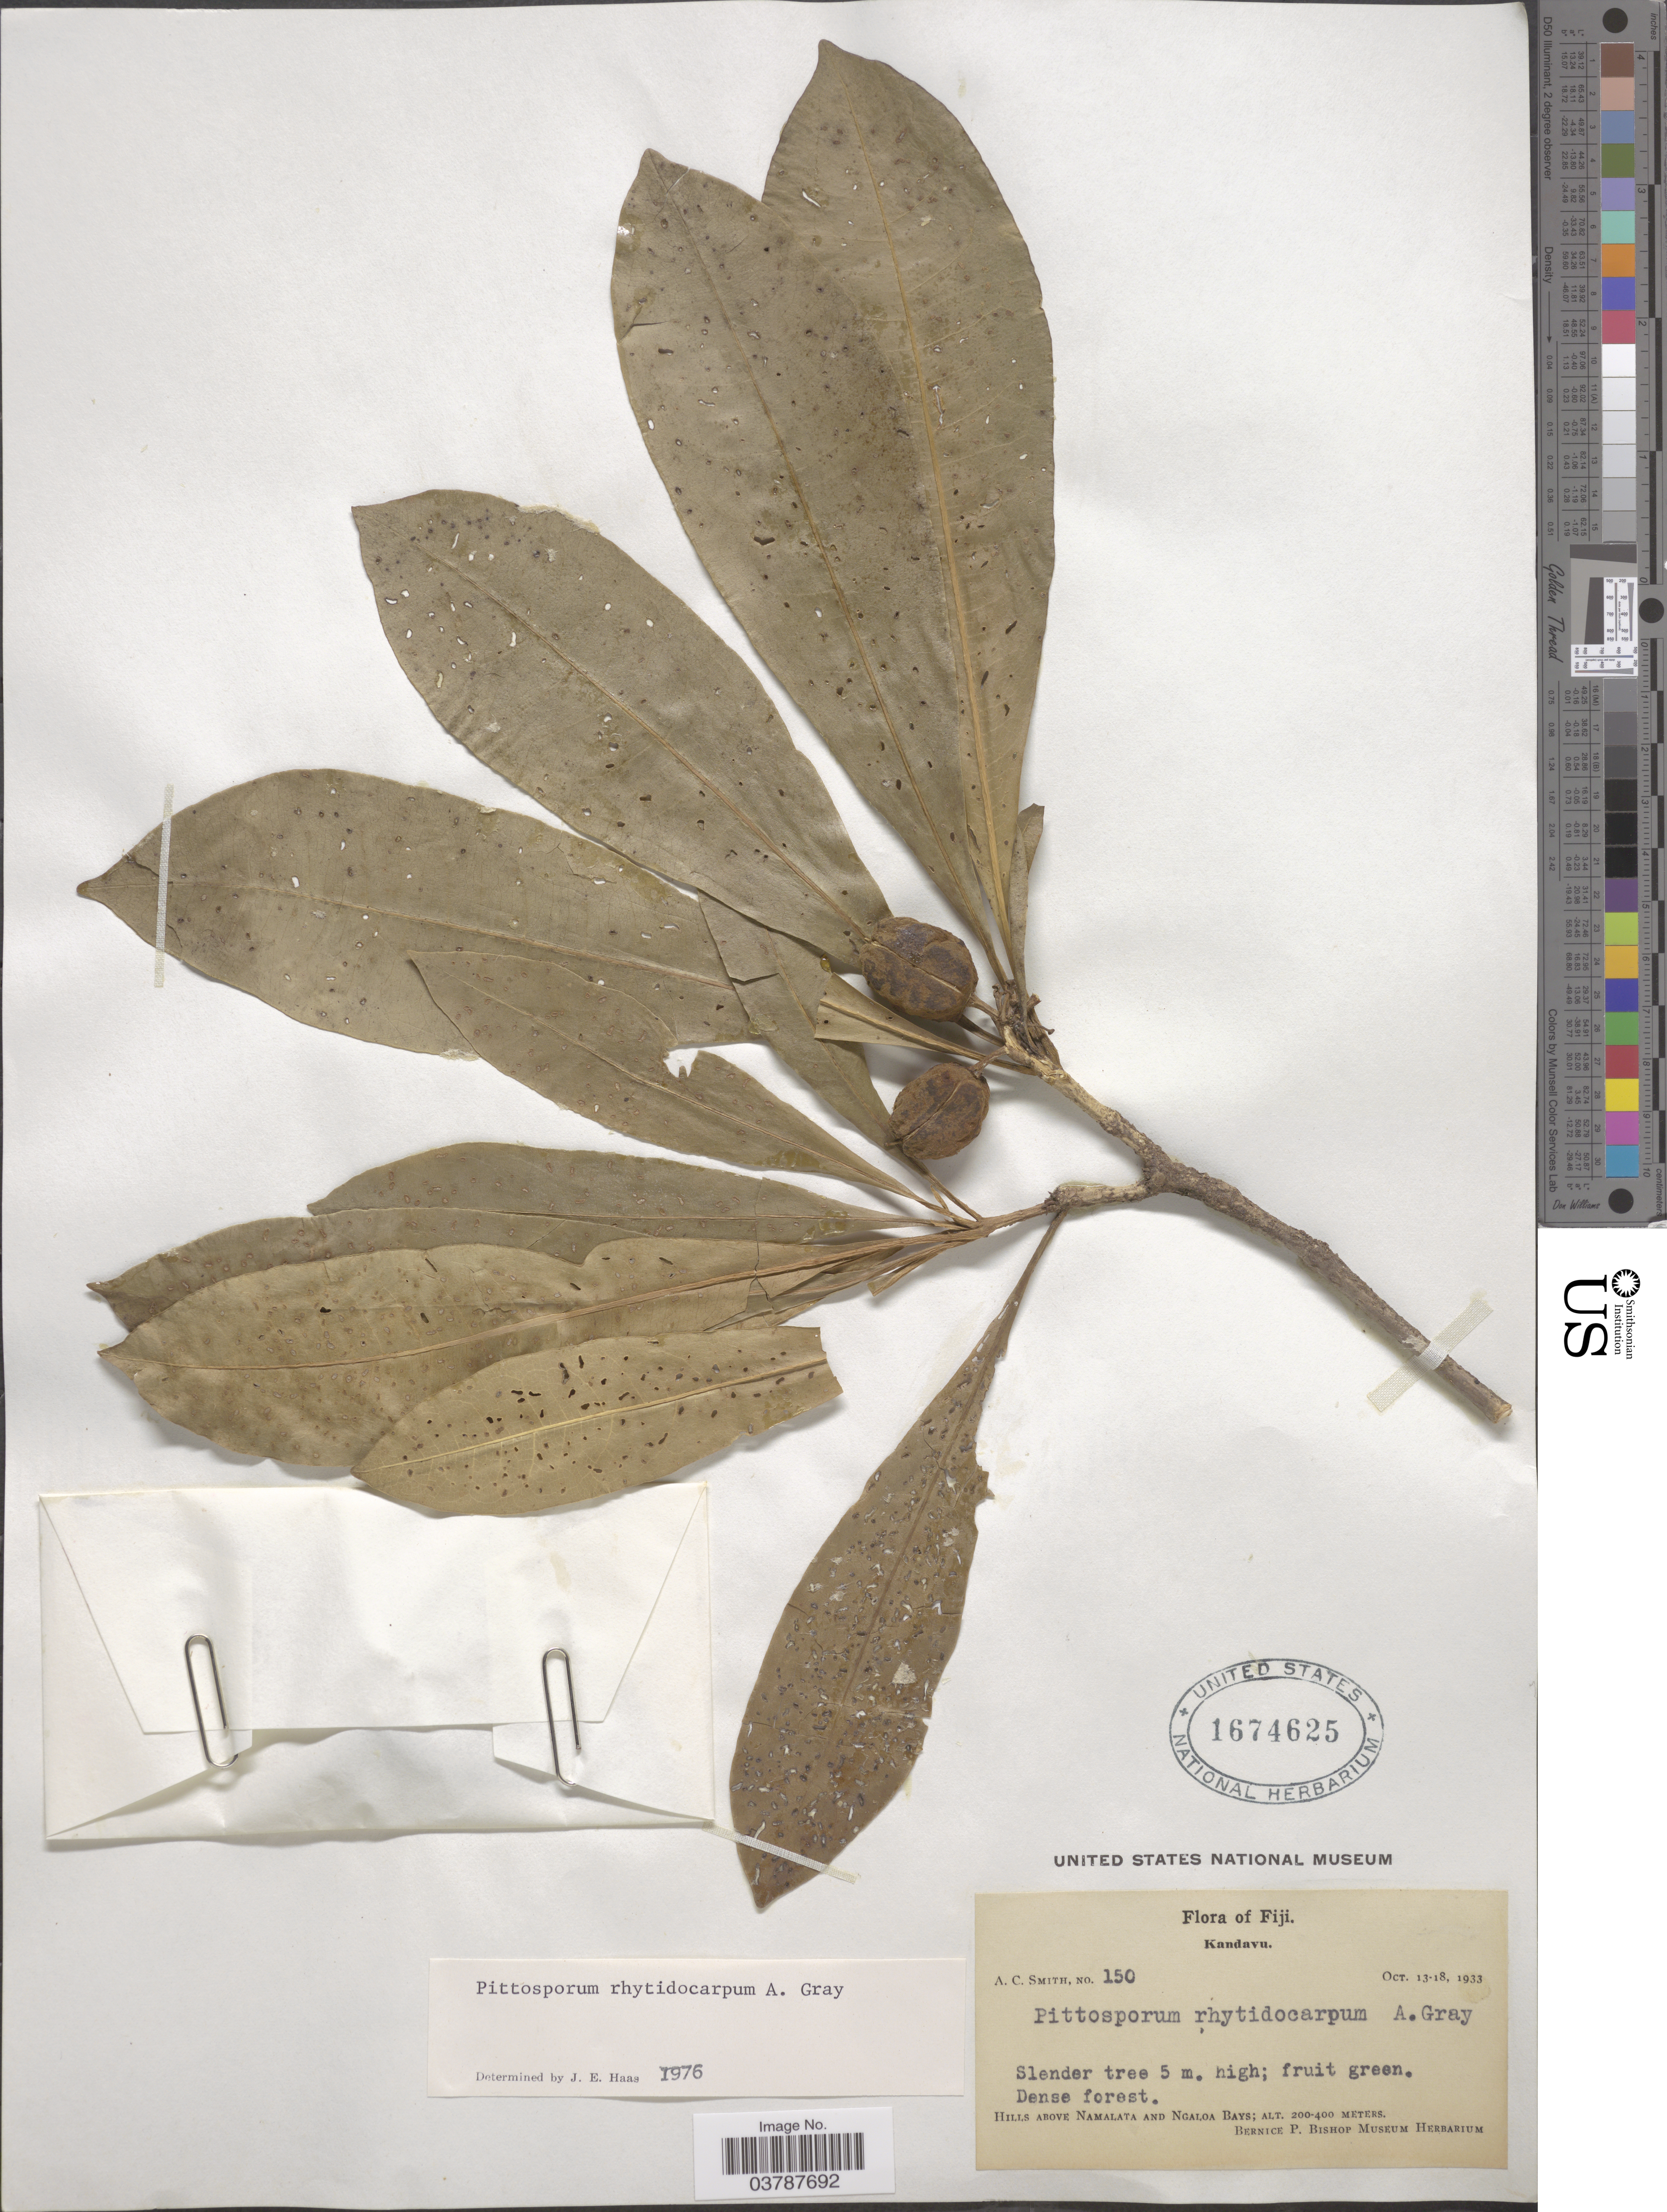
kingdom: Plantae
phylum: Tracheophyta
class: Magnoliopsida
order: Apiales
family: Pittosporaceae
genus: Pittosporum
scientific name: Pittosporum rhytidocarpum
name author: A. Gray in Wilkes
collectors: A. C. Smith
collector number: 150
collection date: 1933-10-13/1933-10-18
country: Fiji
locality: Kandavu. Dense forest. Hills above Namalata and Ngaloa Bays.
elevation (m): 200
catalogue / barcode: US 1674625